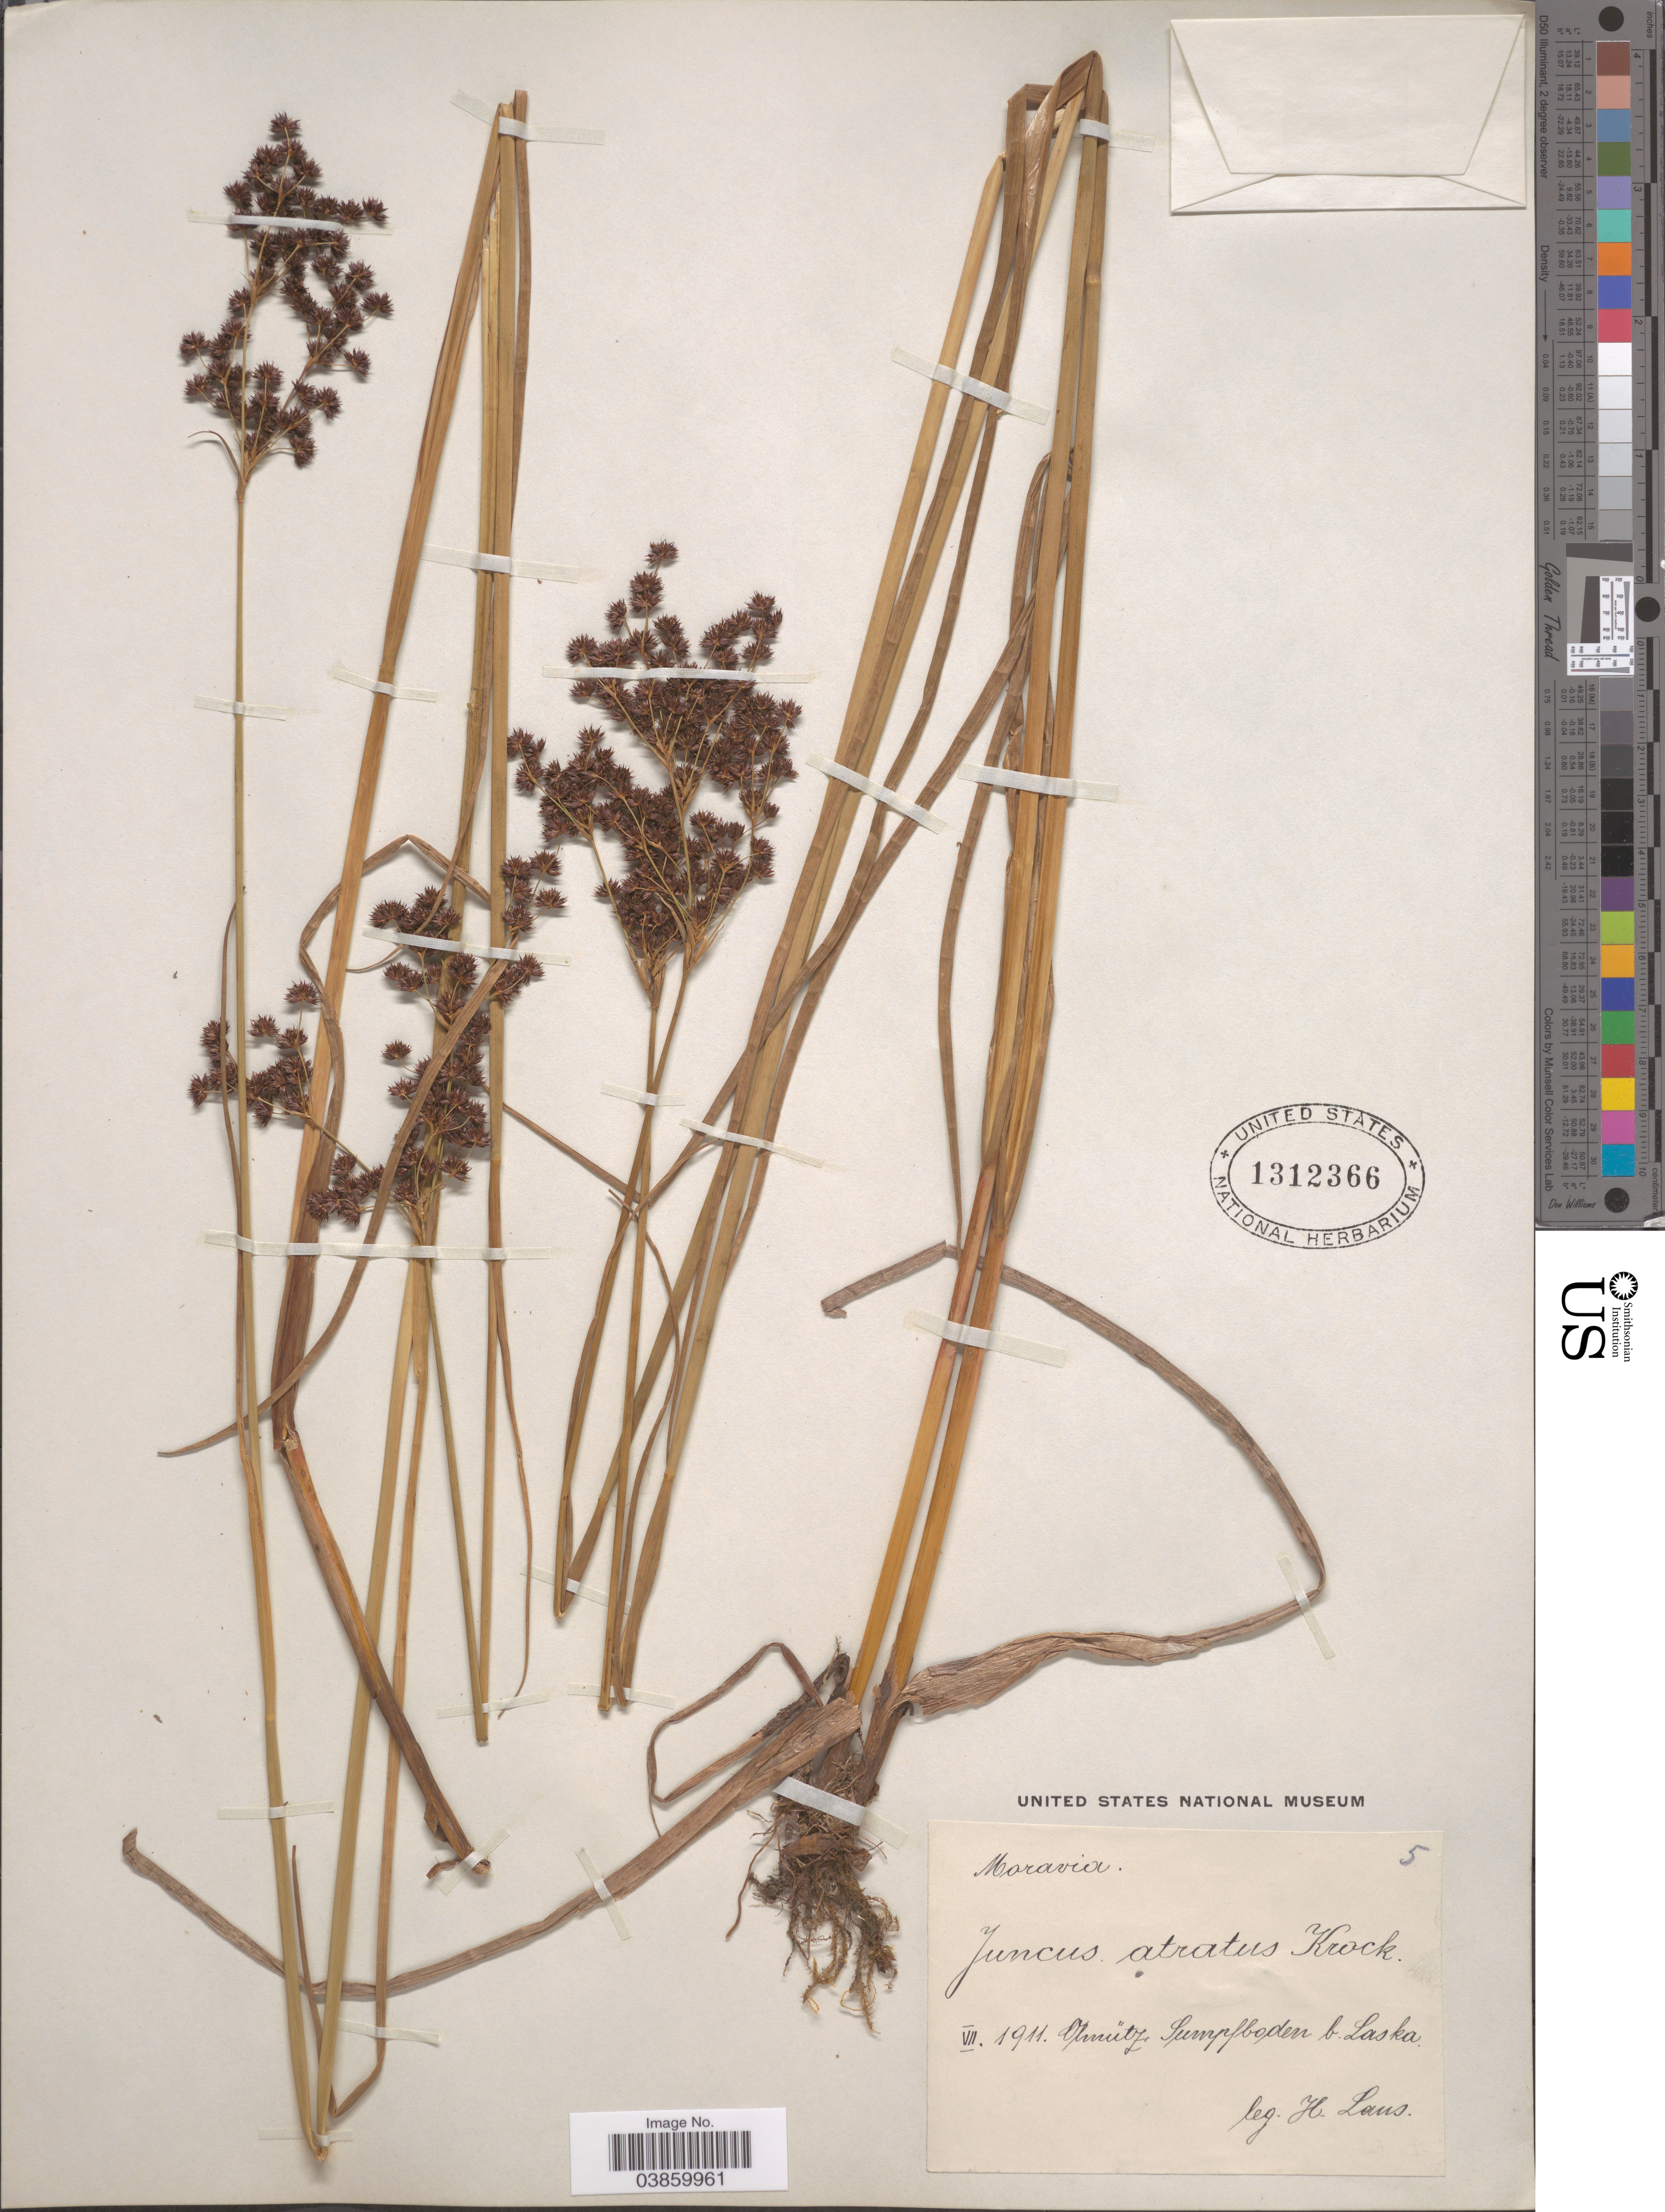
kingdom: Plantae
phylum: Tracheophyta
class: Liliopsida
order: Poales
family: Juncaceae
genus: Juncus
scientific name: Juncus atratus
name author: Krock.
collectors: H. Lans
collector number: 5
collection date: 1911-07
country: Czechia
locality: Moravia. Olmütz, Sumpfboden b. Laska.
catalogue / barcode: US 1312366